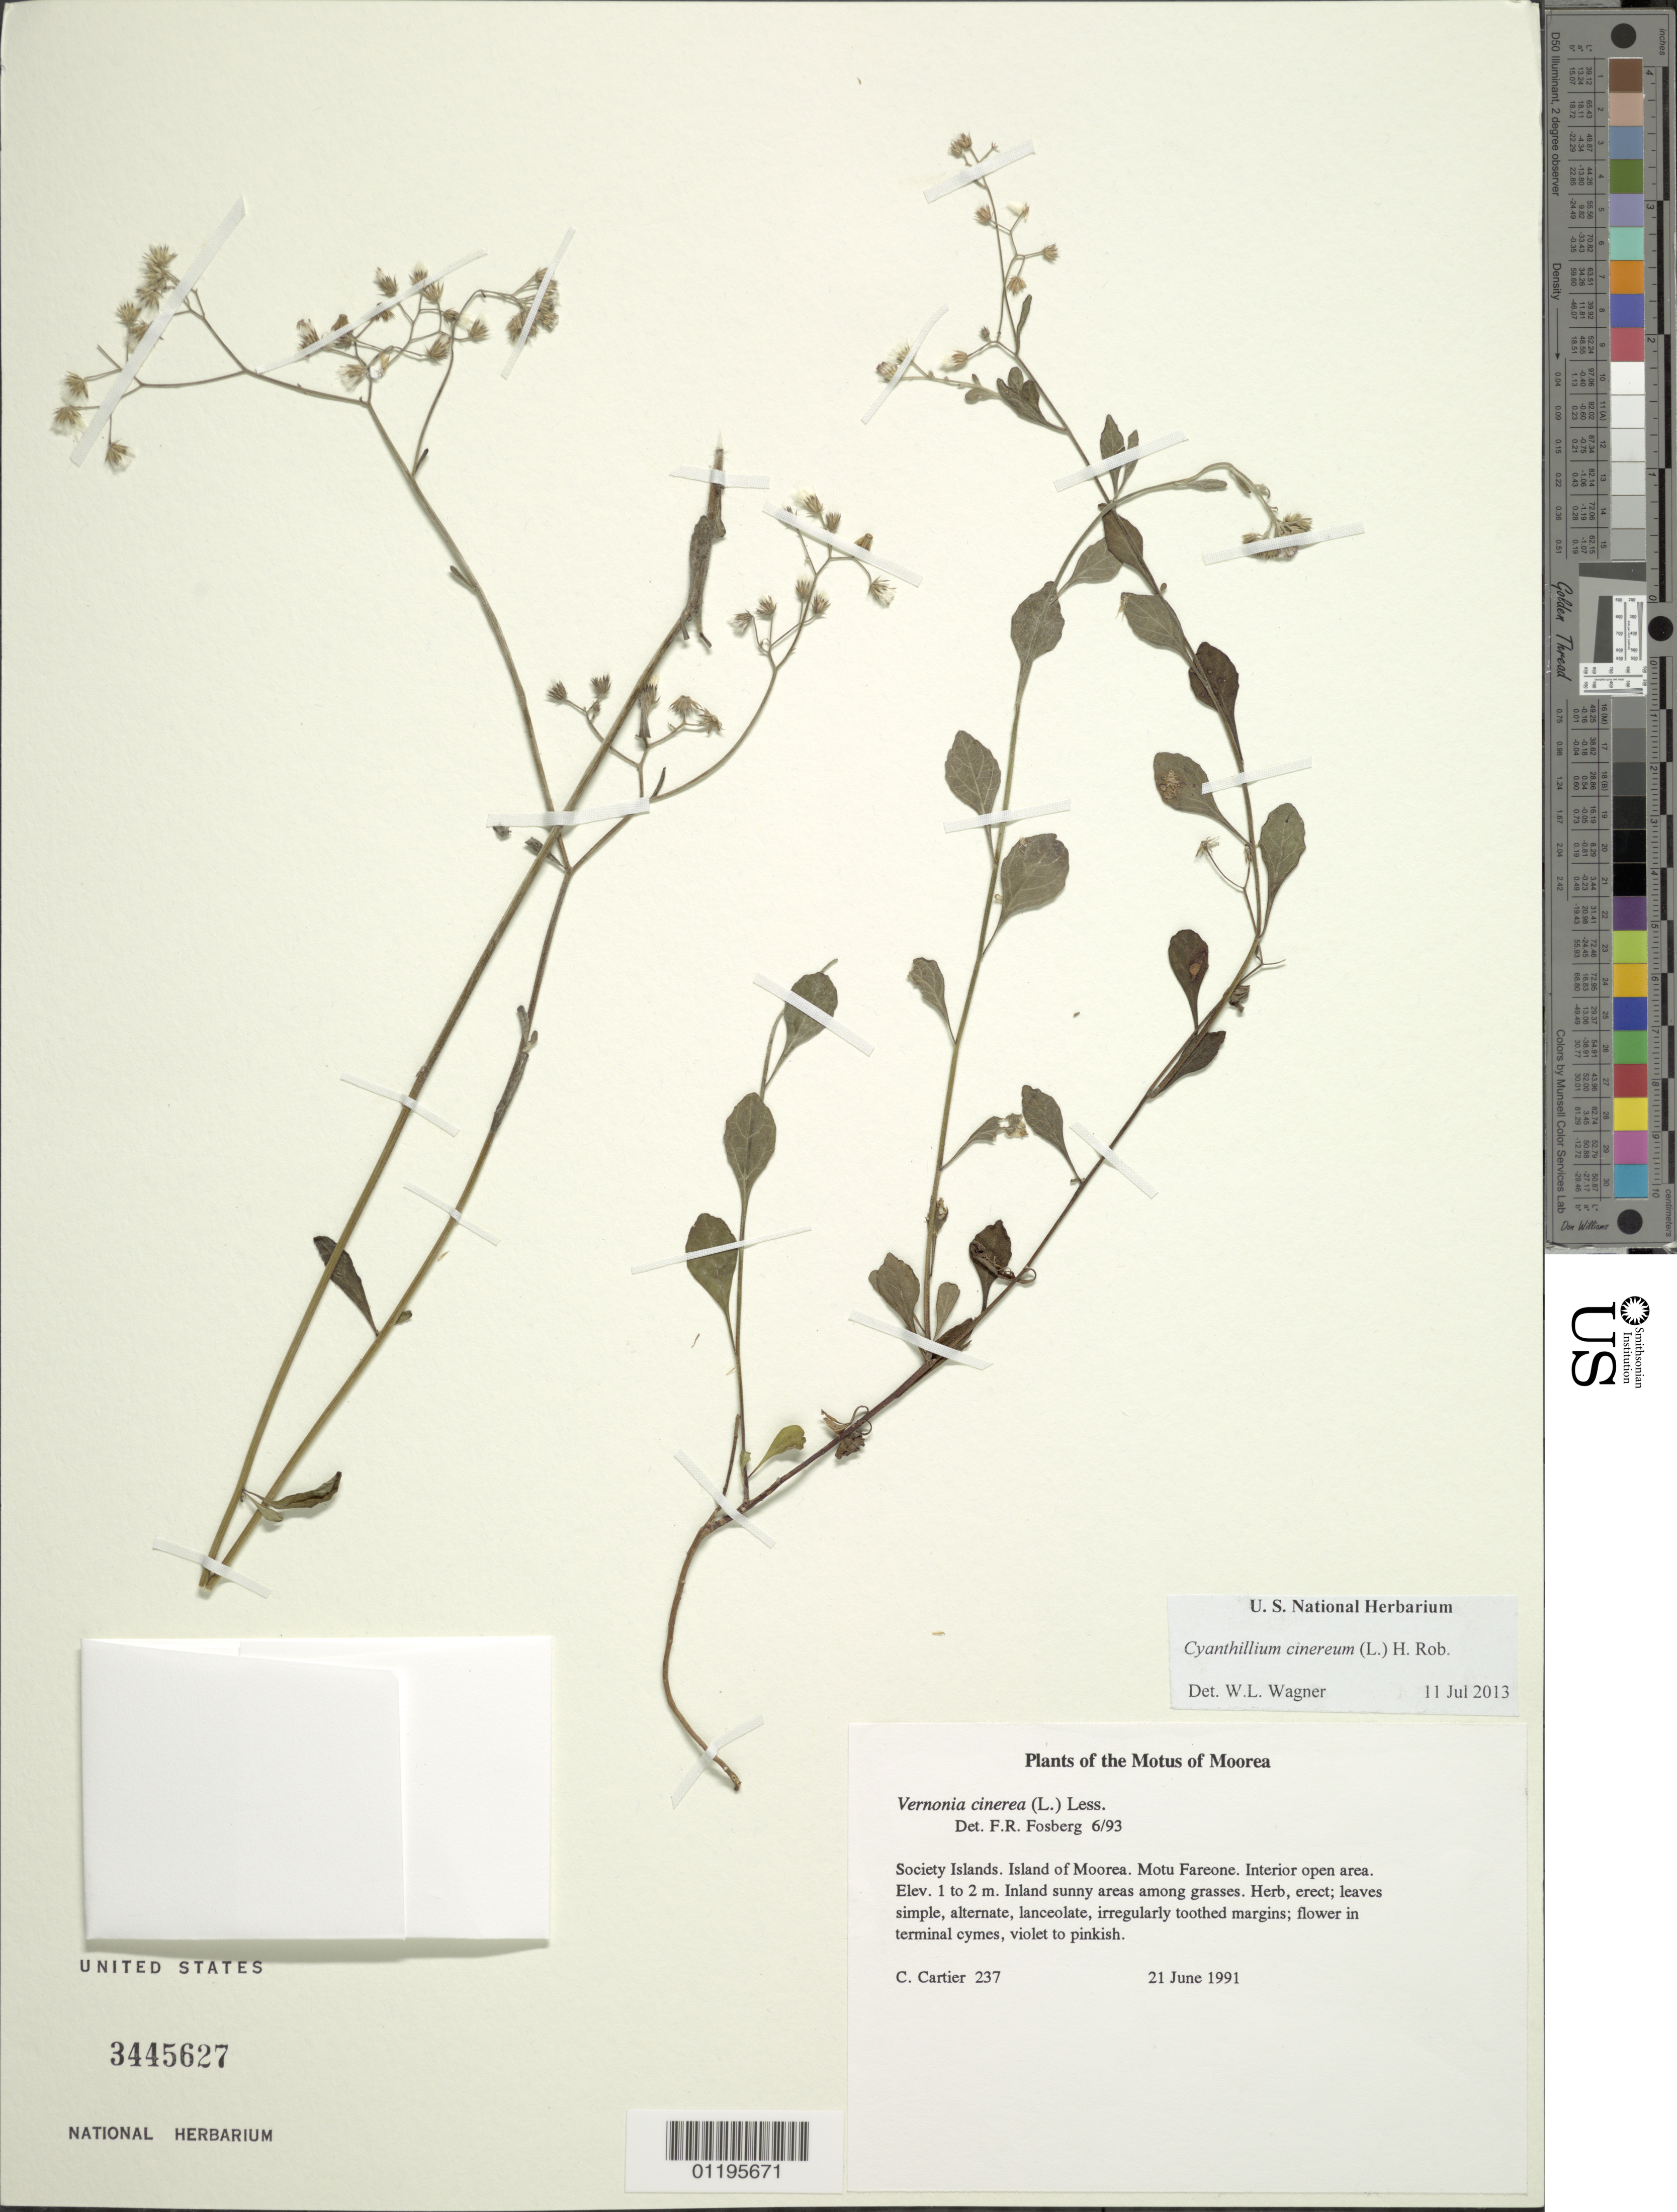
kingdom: Plantae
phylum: Tracheophyta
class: Magnoliopsida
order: Asterales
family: Asteraceae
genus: Cyanthillium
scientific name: Cyanthillium cinereum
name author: (L.) H. Rob.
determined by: Wagner, W. L., (BOT), Smithsonian Institution - National Museum of Natural History (UNITED STATES)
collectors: C. Cartier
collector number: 237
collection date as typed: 21 Jun 1991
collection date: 1991-06-21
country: French Polynesia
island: Moorea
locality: Interior in open areas, Fareone [Society Is.]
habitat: Inland sunny areas among grasses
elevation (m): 1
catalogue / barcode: US 3445627